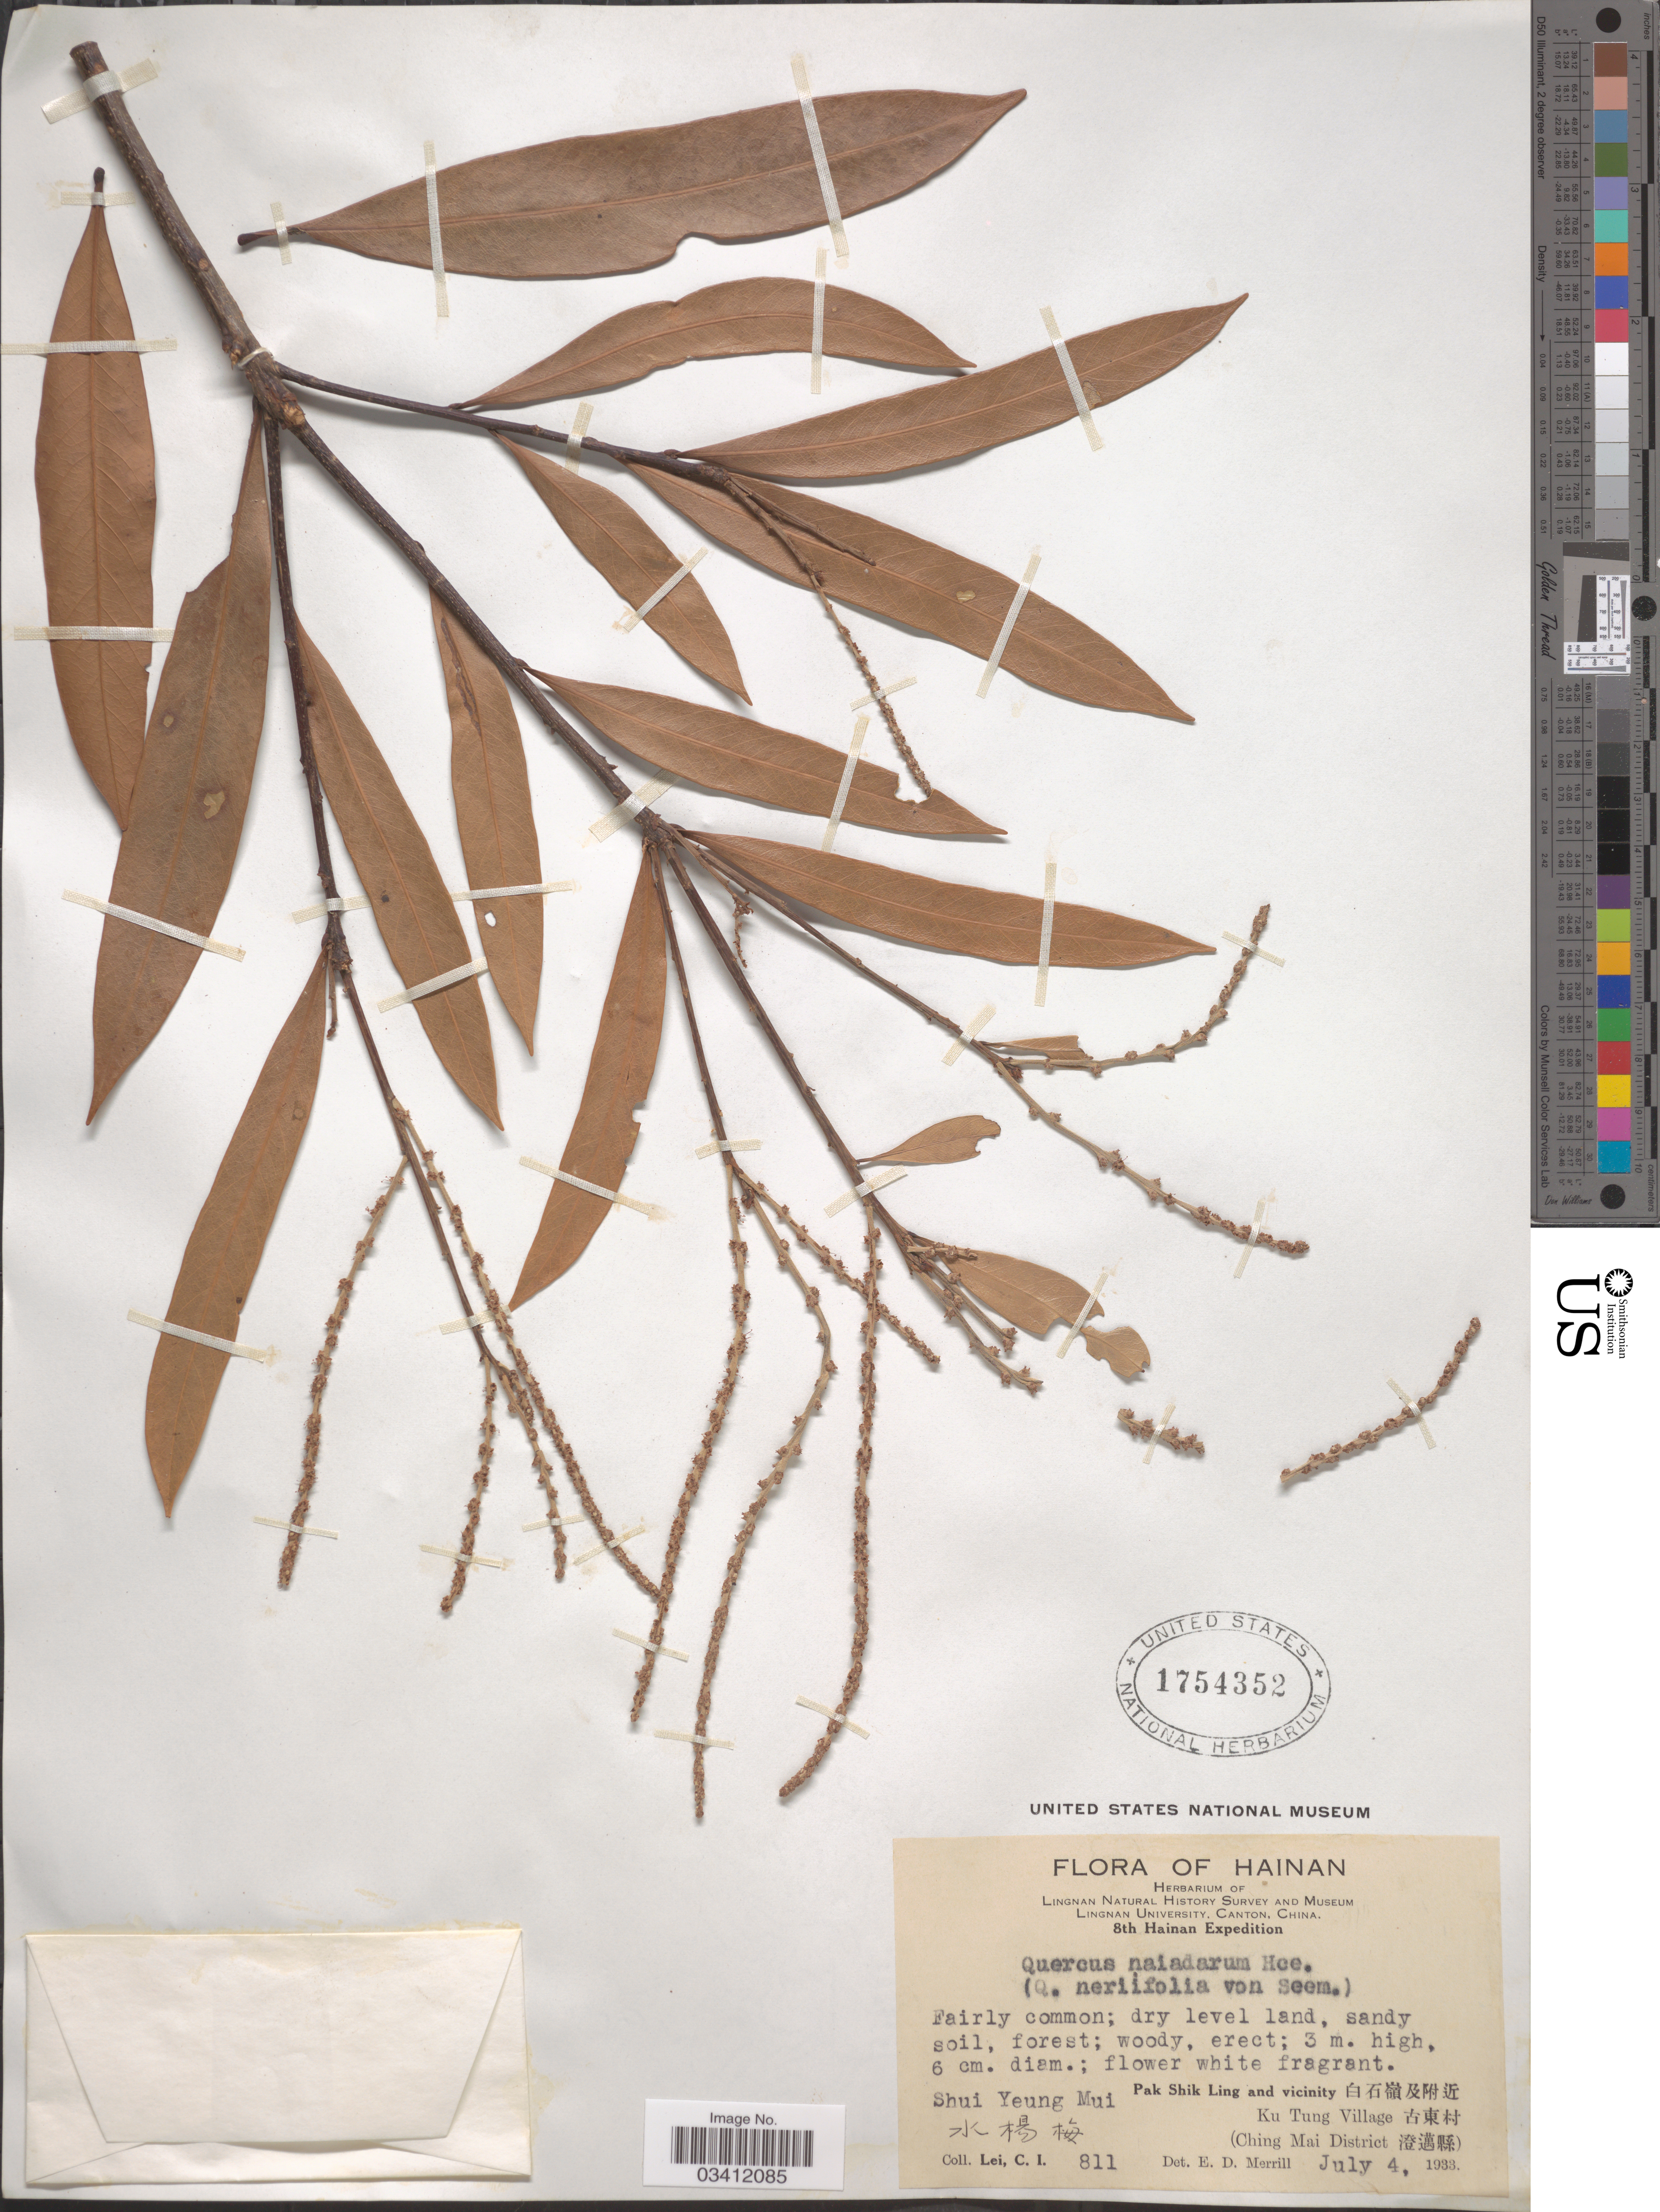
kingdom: Plantae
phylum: Tracheophyta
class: Magnoliopsida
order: Fagales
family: Fagaceae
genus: Quercus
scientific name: Quercus naiadarum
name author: Hance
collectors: C. I. Lei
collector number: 811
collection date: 1933-07-04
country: China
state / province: Hainan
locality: Shui Yeung Mui. Pak Shik Ling and vicinity X, Ku Tung Village X. (Ching Mai District X).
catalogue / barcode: US 1754352